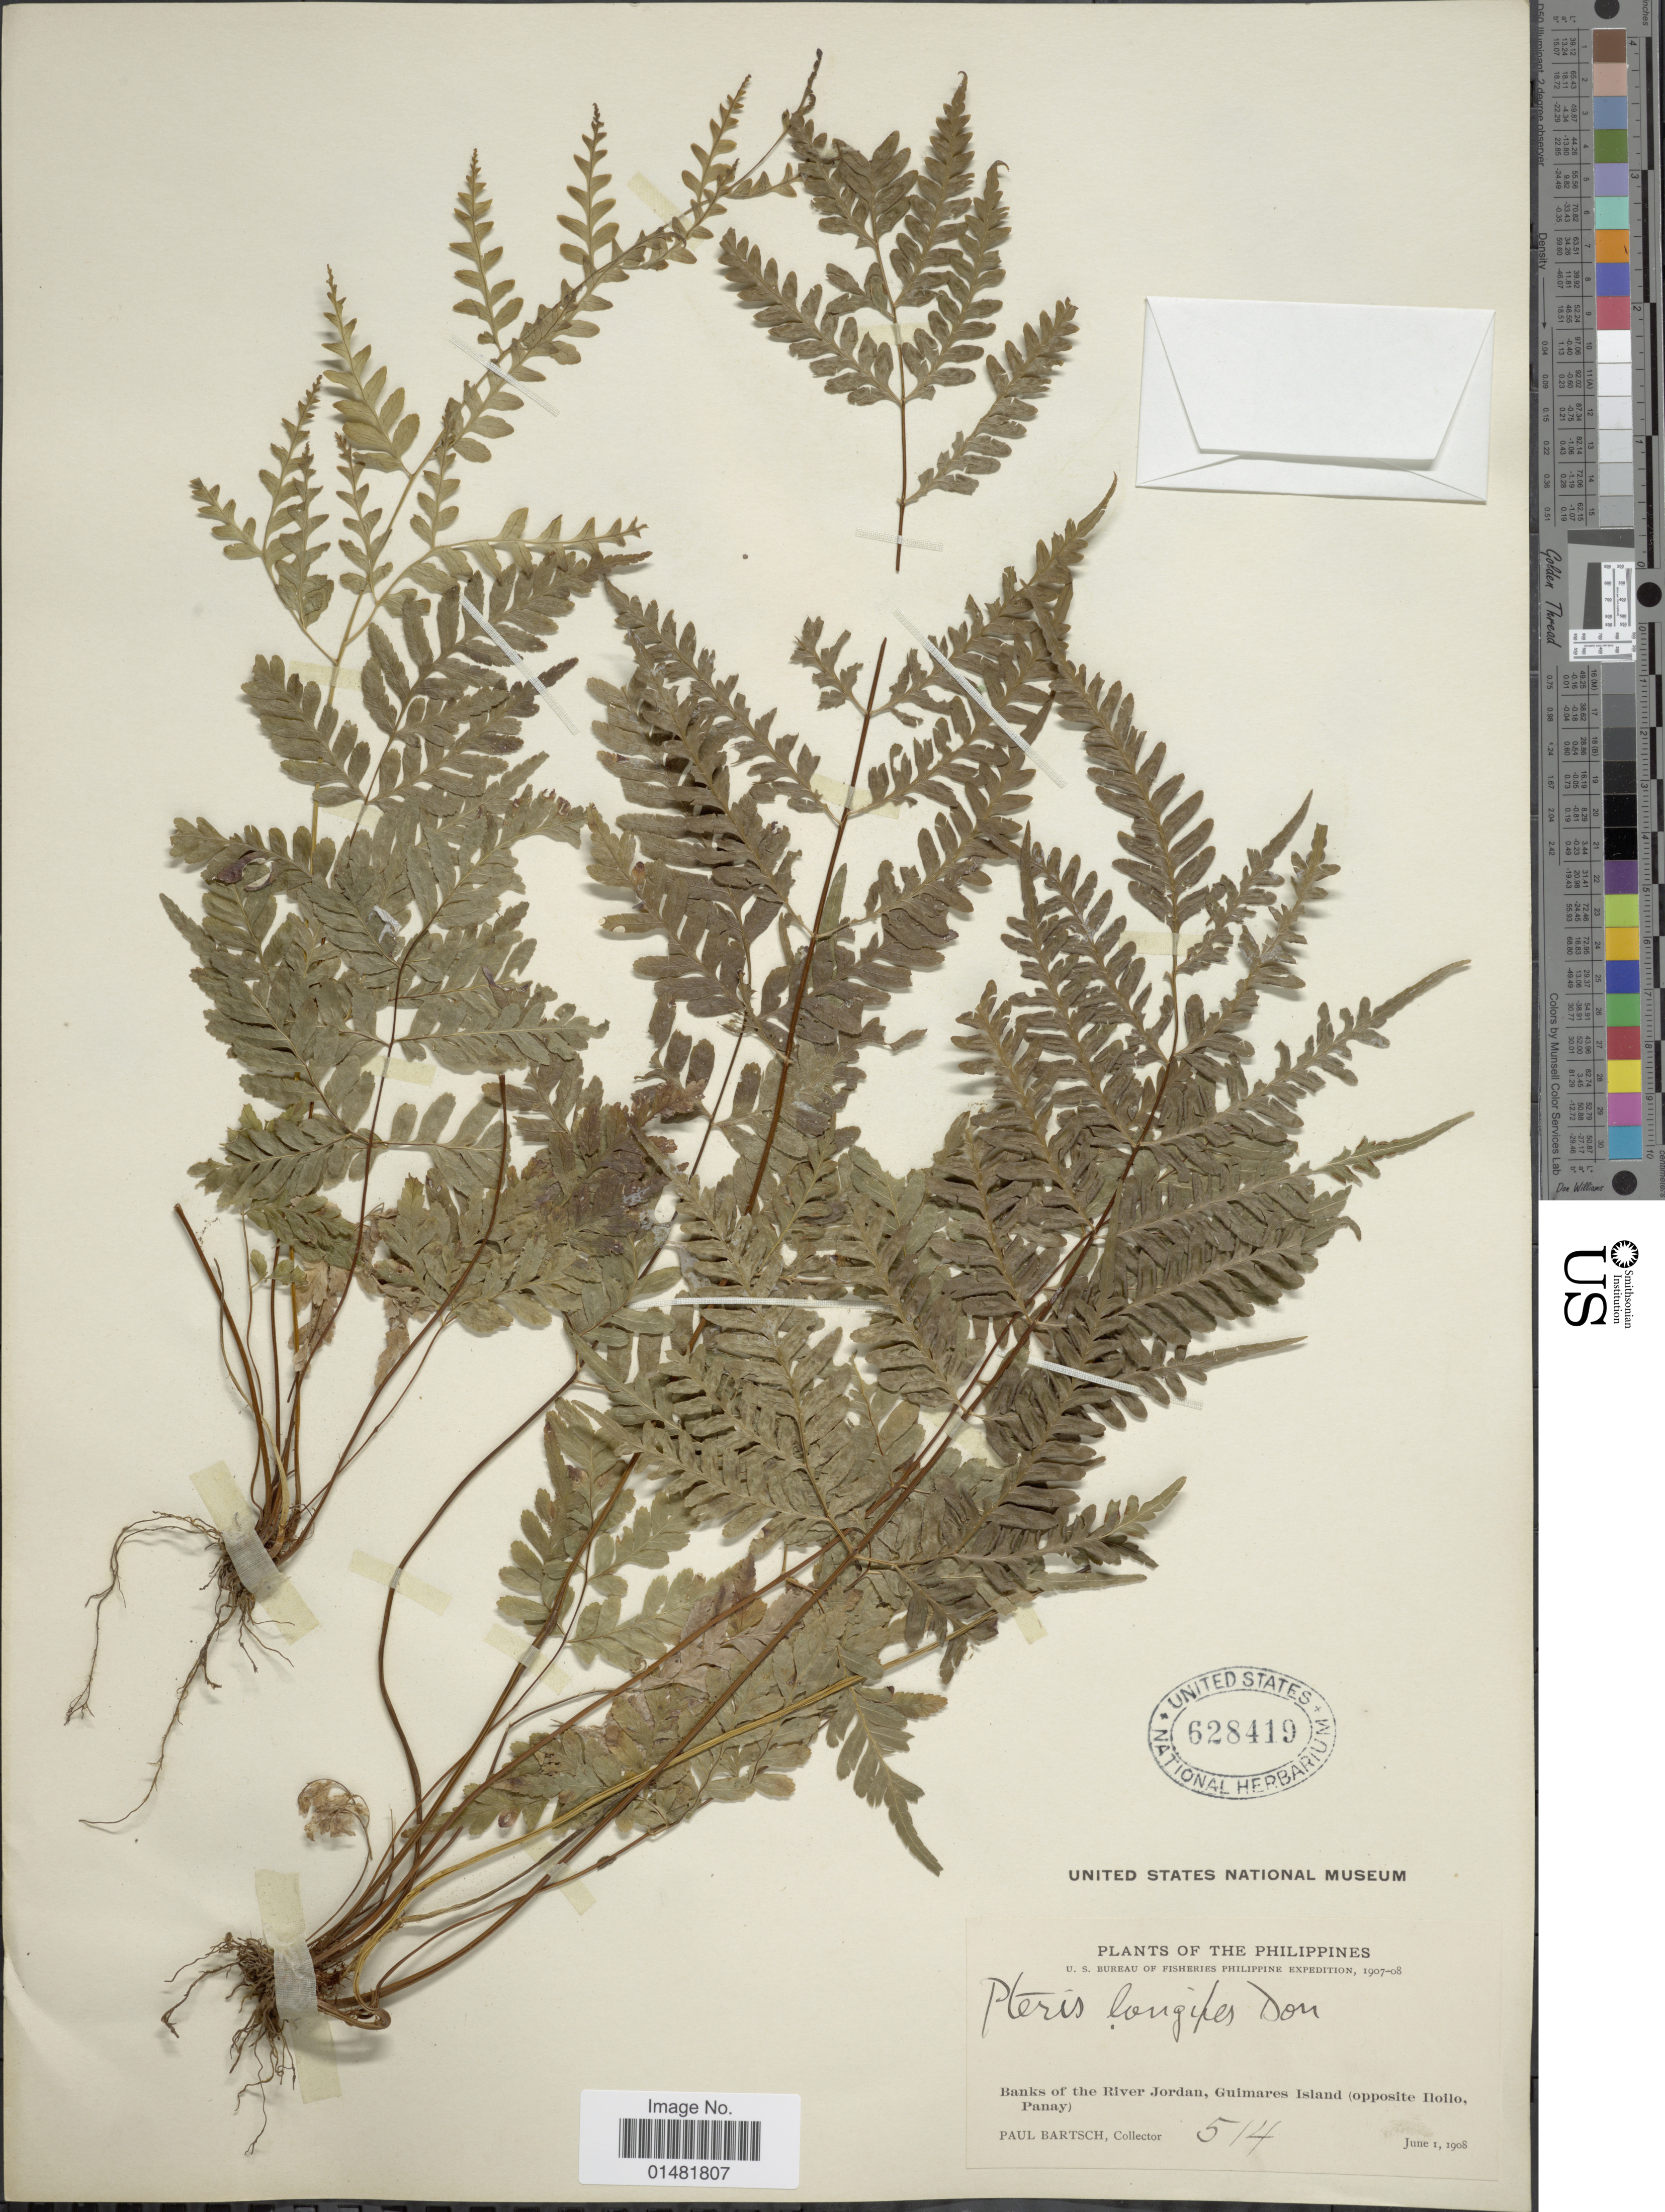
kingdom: Plantae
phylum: Tracheophyta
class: Polypodiopsida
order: Polypodiales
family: Pteridaceae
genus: Pteris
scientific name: Pteris longipes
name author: D. Don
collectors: P. Bartsch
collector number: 514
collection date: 1908-06-01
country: Philippines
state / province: Western Visayas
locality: Banks of the River Jordan, Guimares Island (opposite Iloilo, Panay)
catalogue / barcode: US 628419